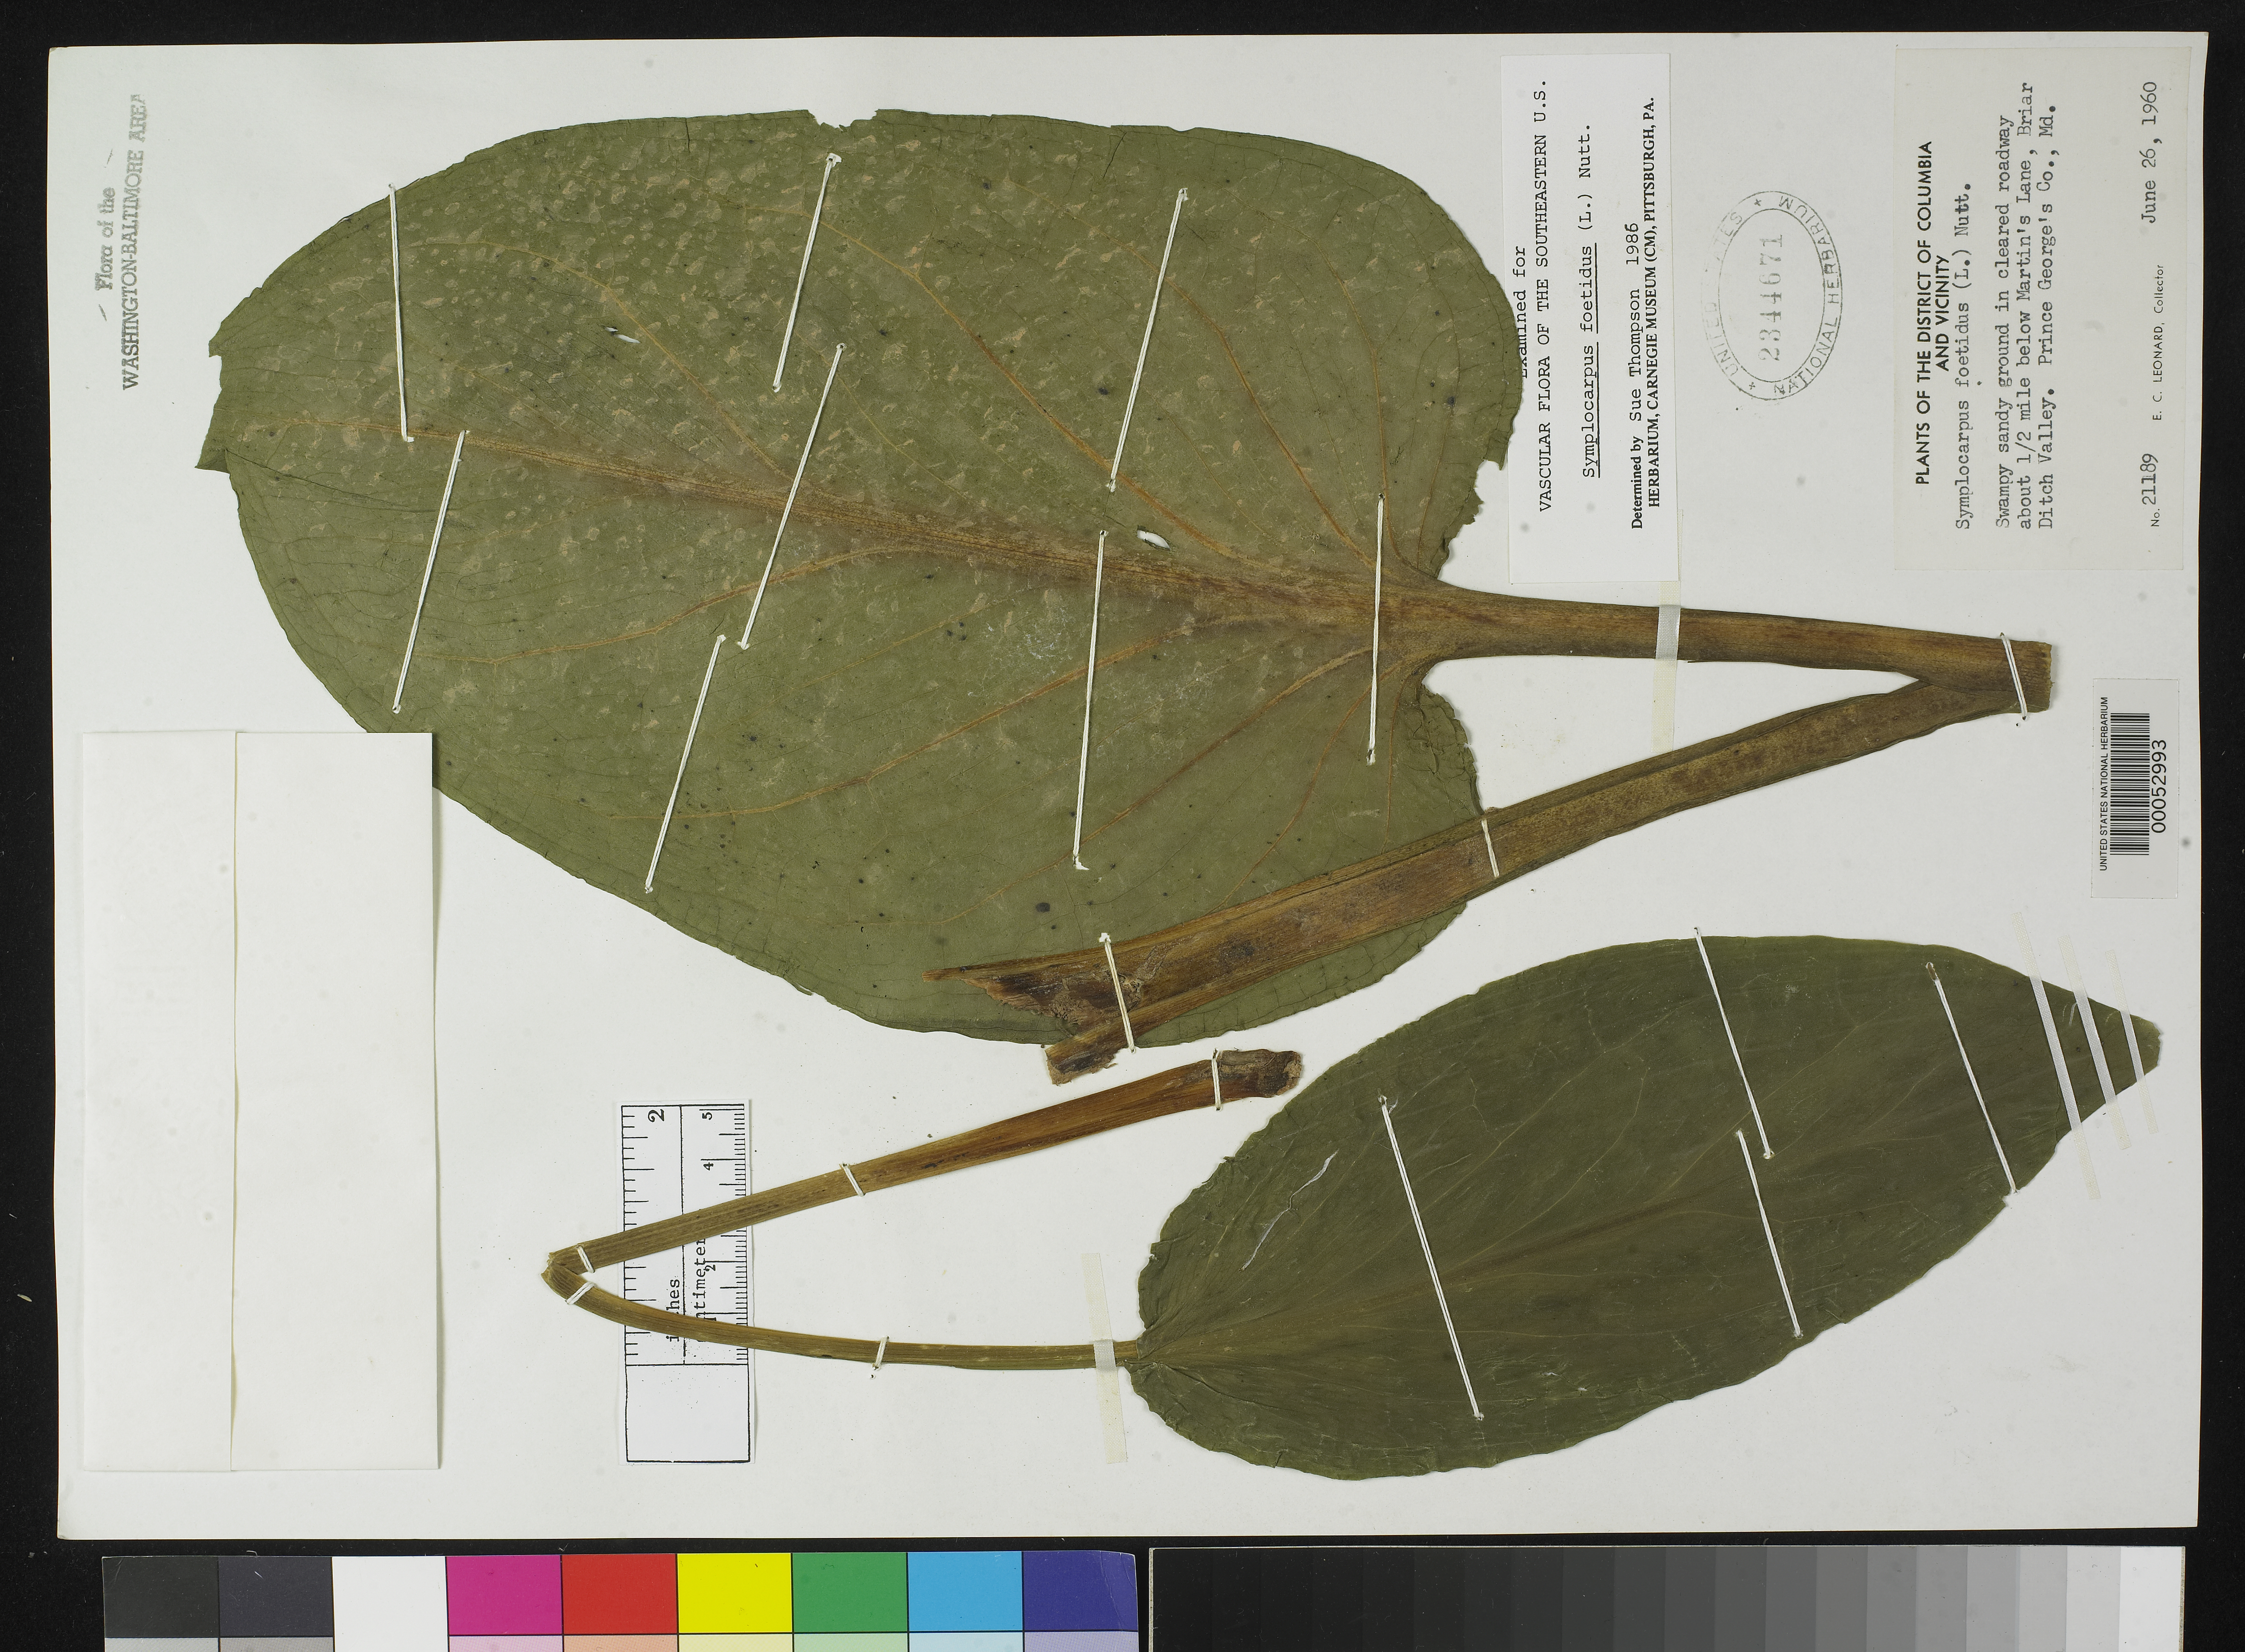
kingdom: Plantae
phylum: Tracheophyta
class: Liliopsida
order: Alismatales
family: Araceae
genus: Symplocarpus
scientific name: Symplocarpus foetidus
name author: (L.) W. Salisb. ex W.P.C. Barton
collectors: E. C. Leonard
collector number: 21189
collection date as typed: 26 Jun 1960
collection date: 1960-06-26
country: United States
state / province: Maryland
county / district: Prince George's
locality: Below Martins Lane, Briar Ditch Valley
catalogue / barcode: US 2344671